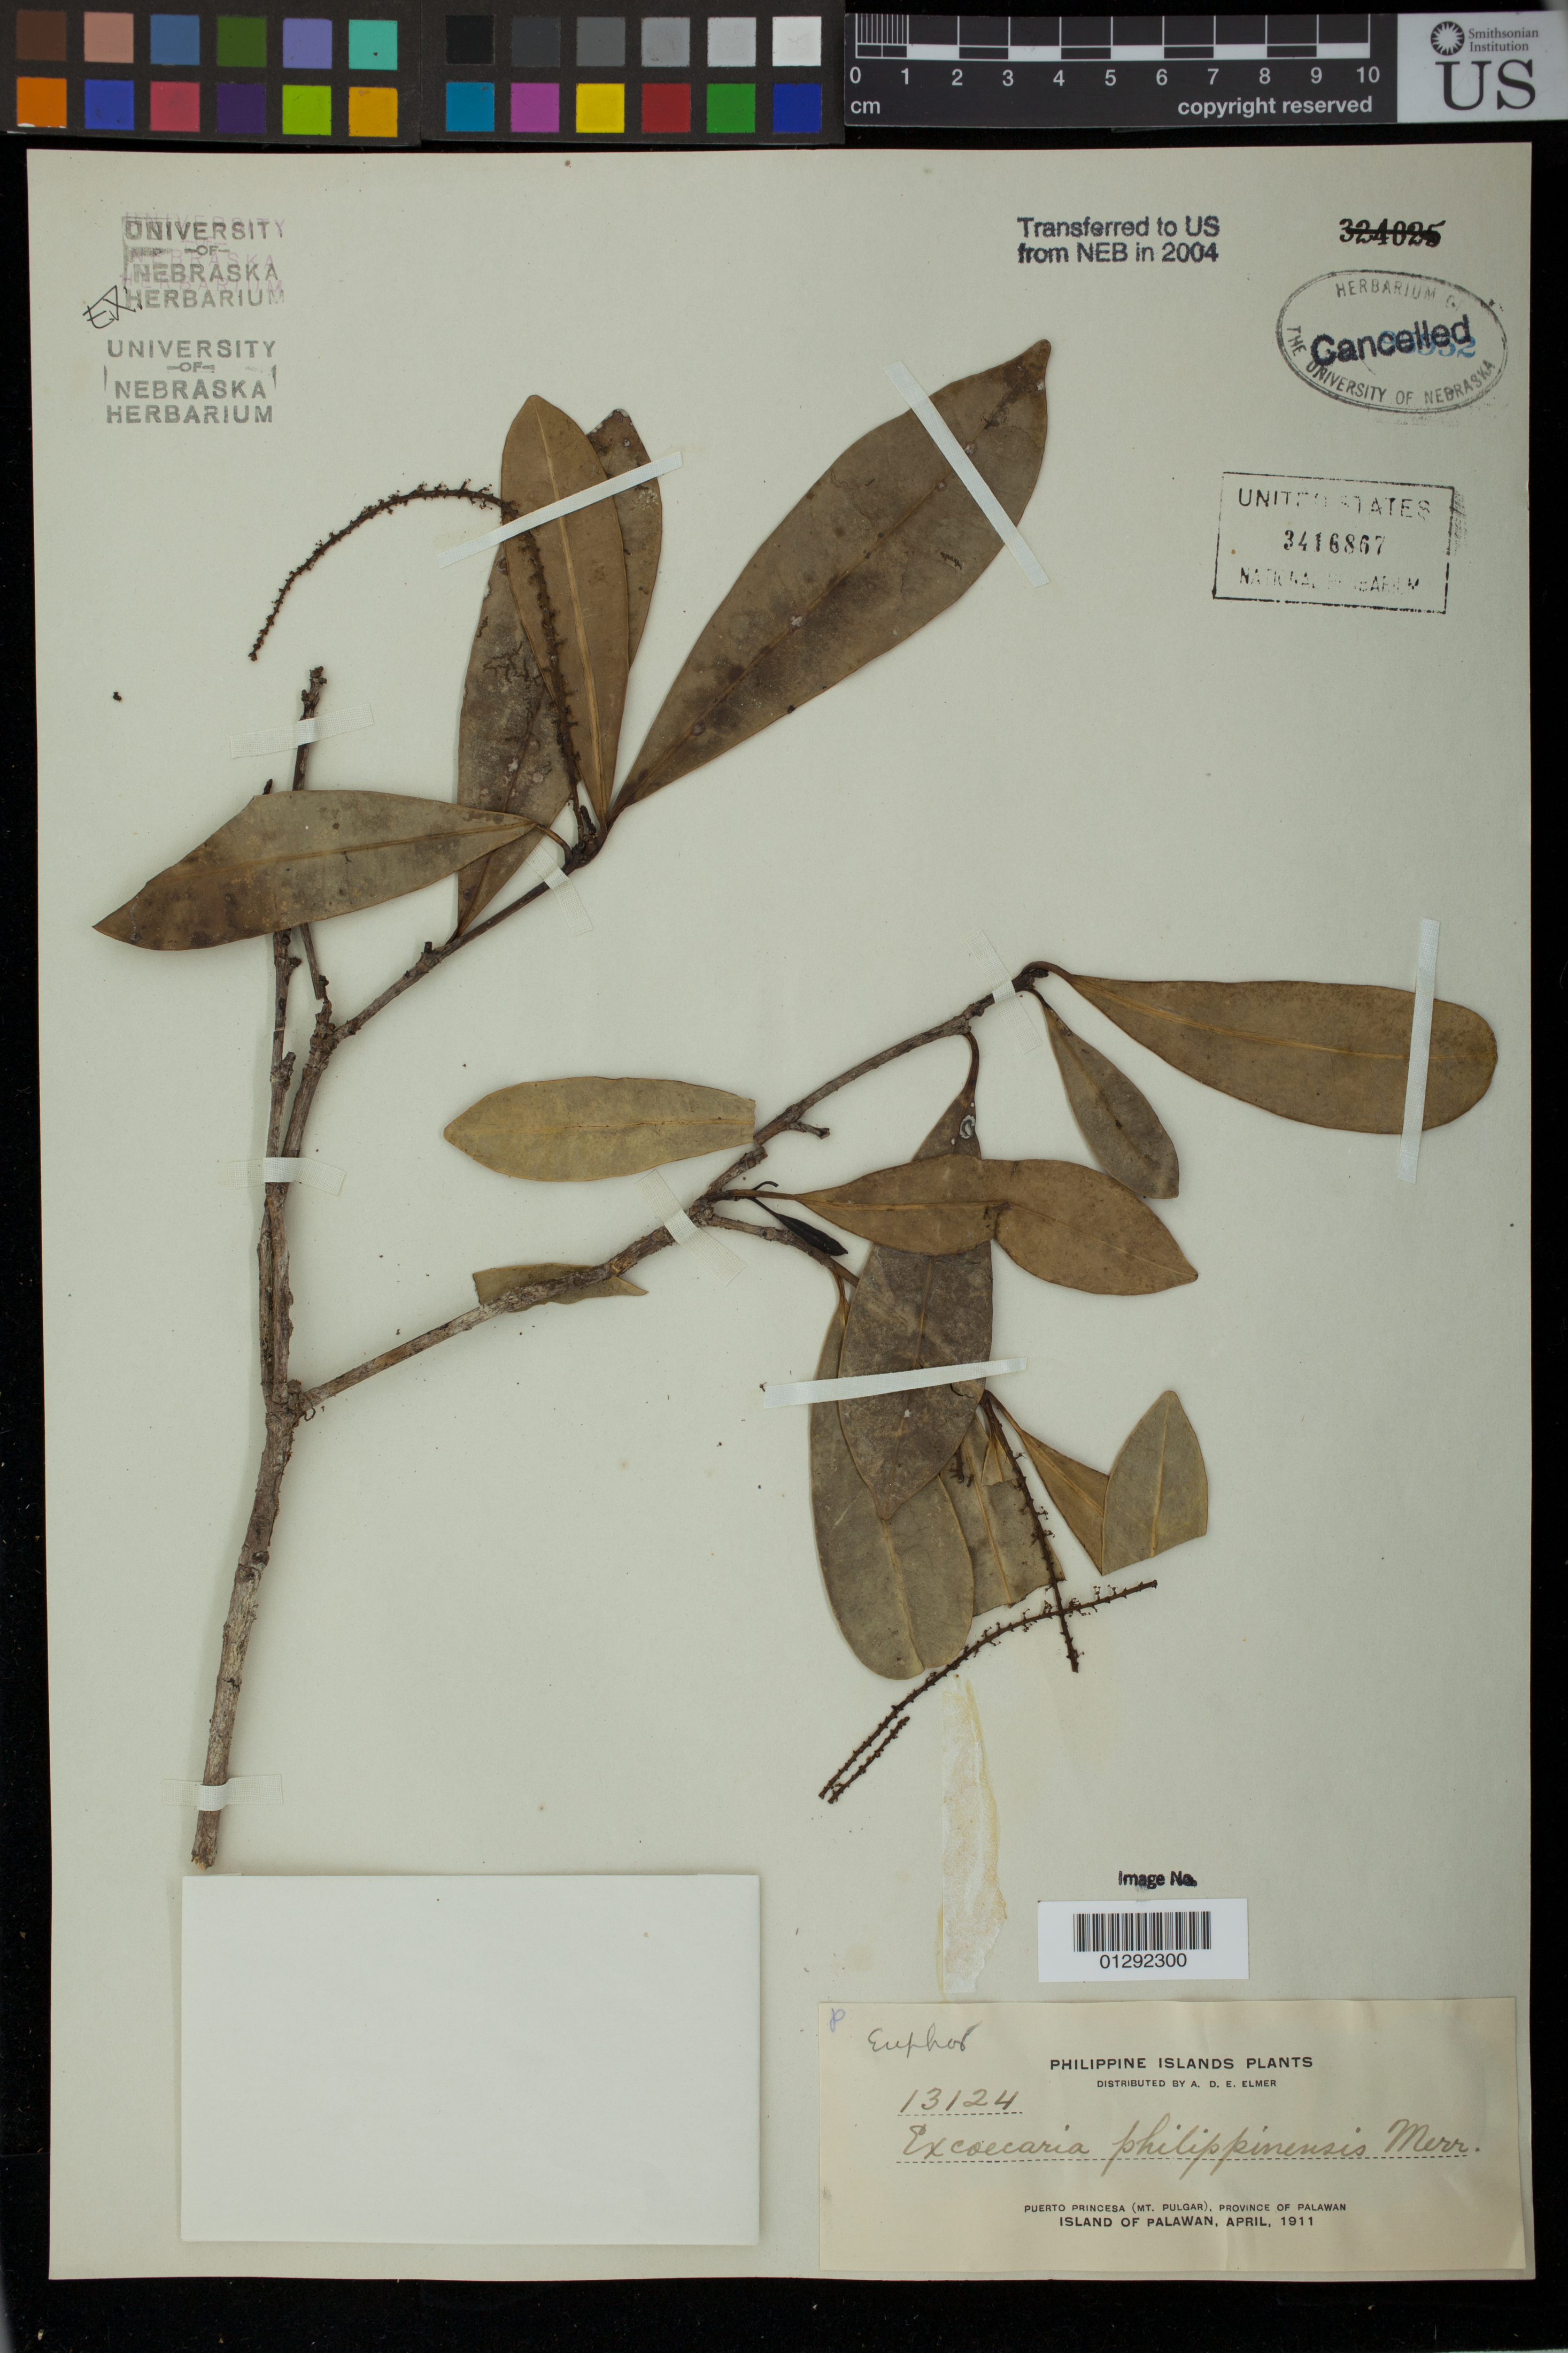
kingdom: Plantae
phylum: Tracheophyta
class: Magnoliopsida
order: Malpighiales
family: Euphorbiaceae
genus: Excoecaria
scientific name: Excoecaria philippinensis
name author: Merr.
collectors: A. D. E. Elmer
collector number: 13124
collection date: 1911-04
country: Philippines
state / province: Mimaropa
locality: Puerto Princesa (Mt. Pulgar), Palawan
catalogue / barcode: US 3416867